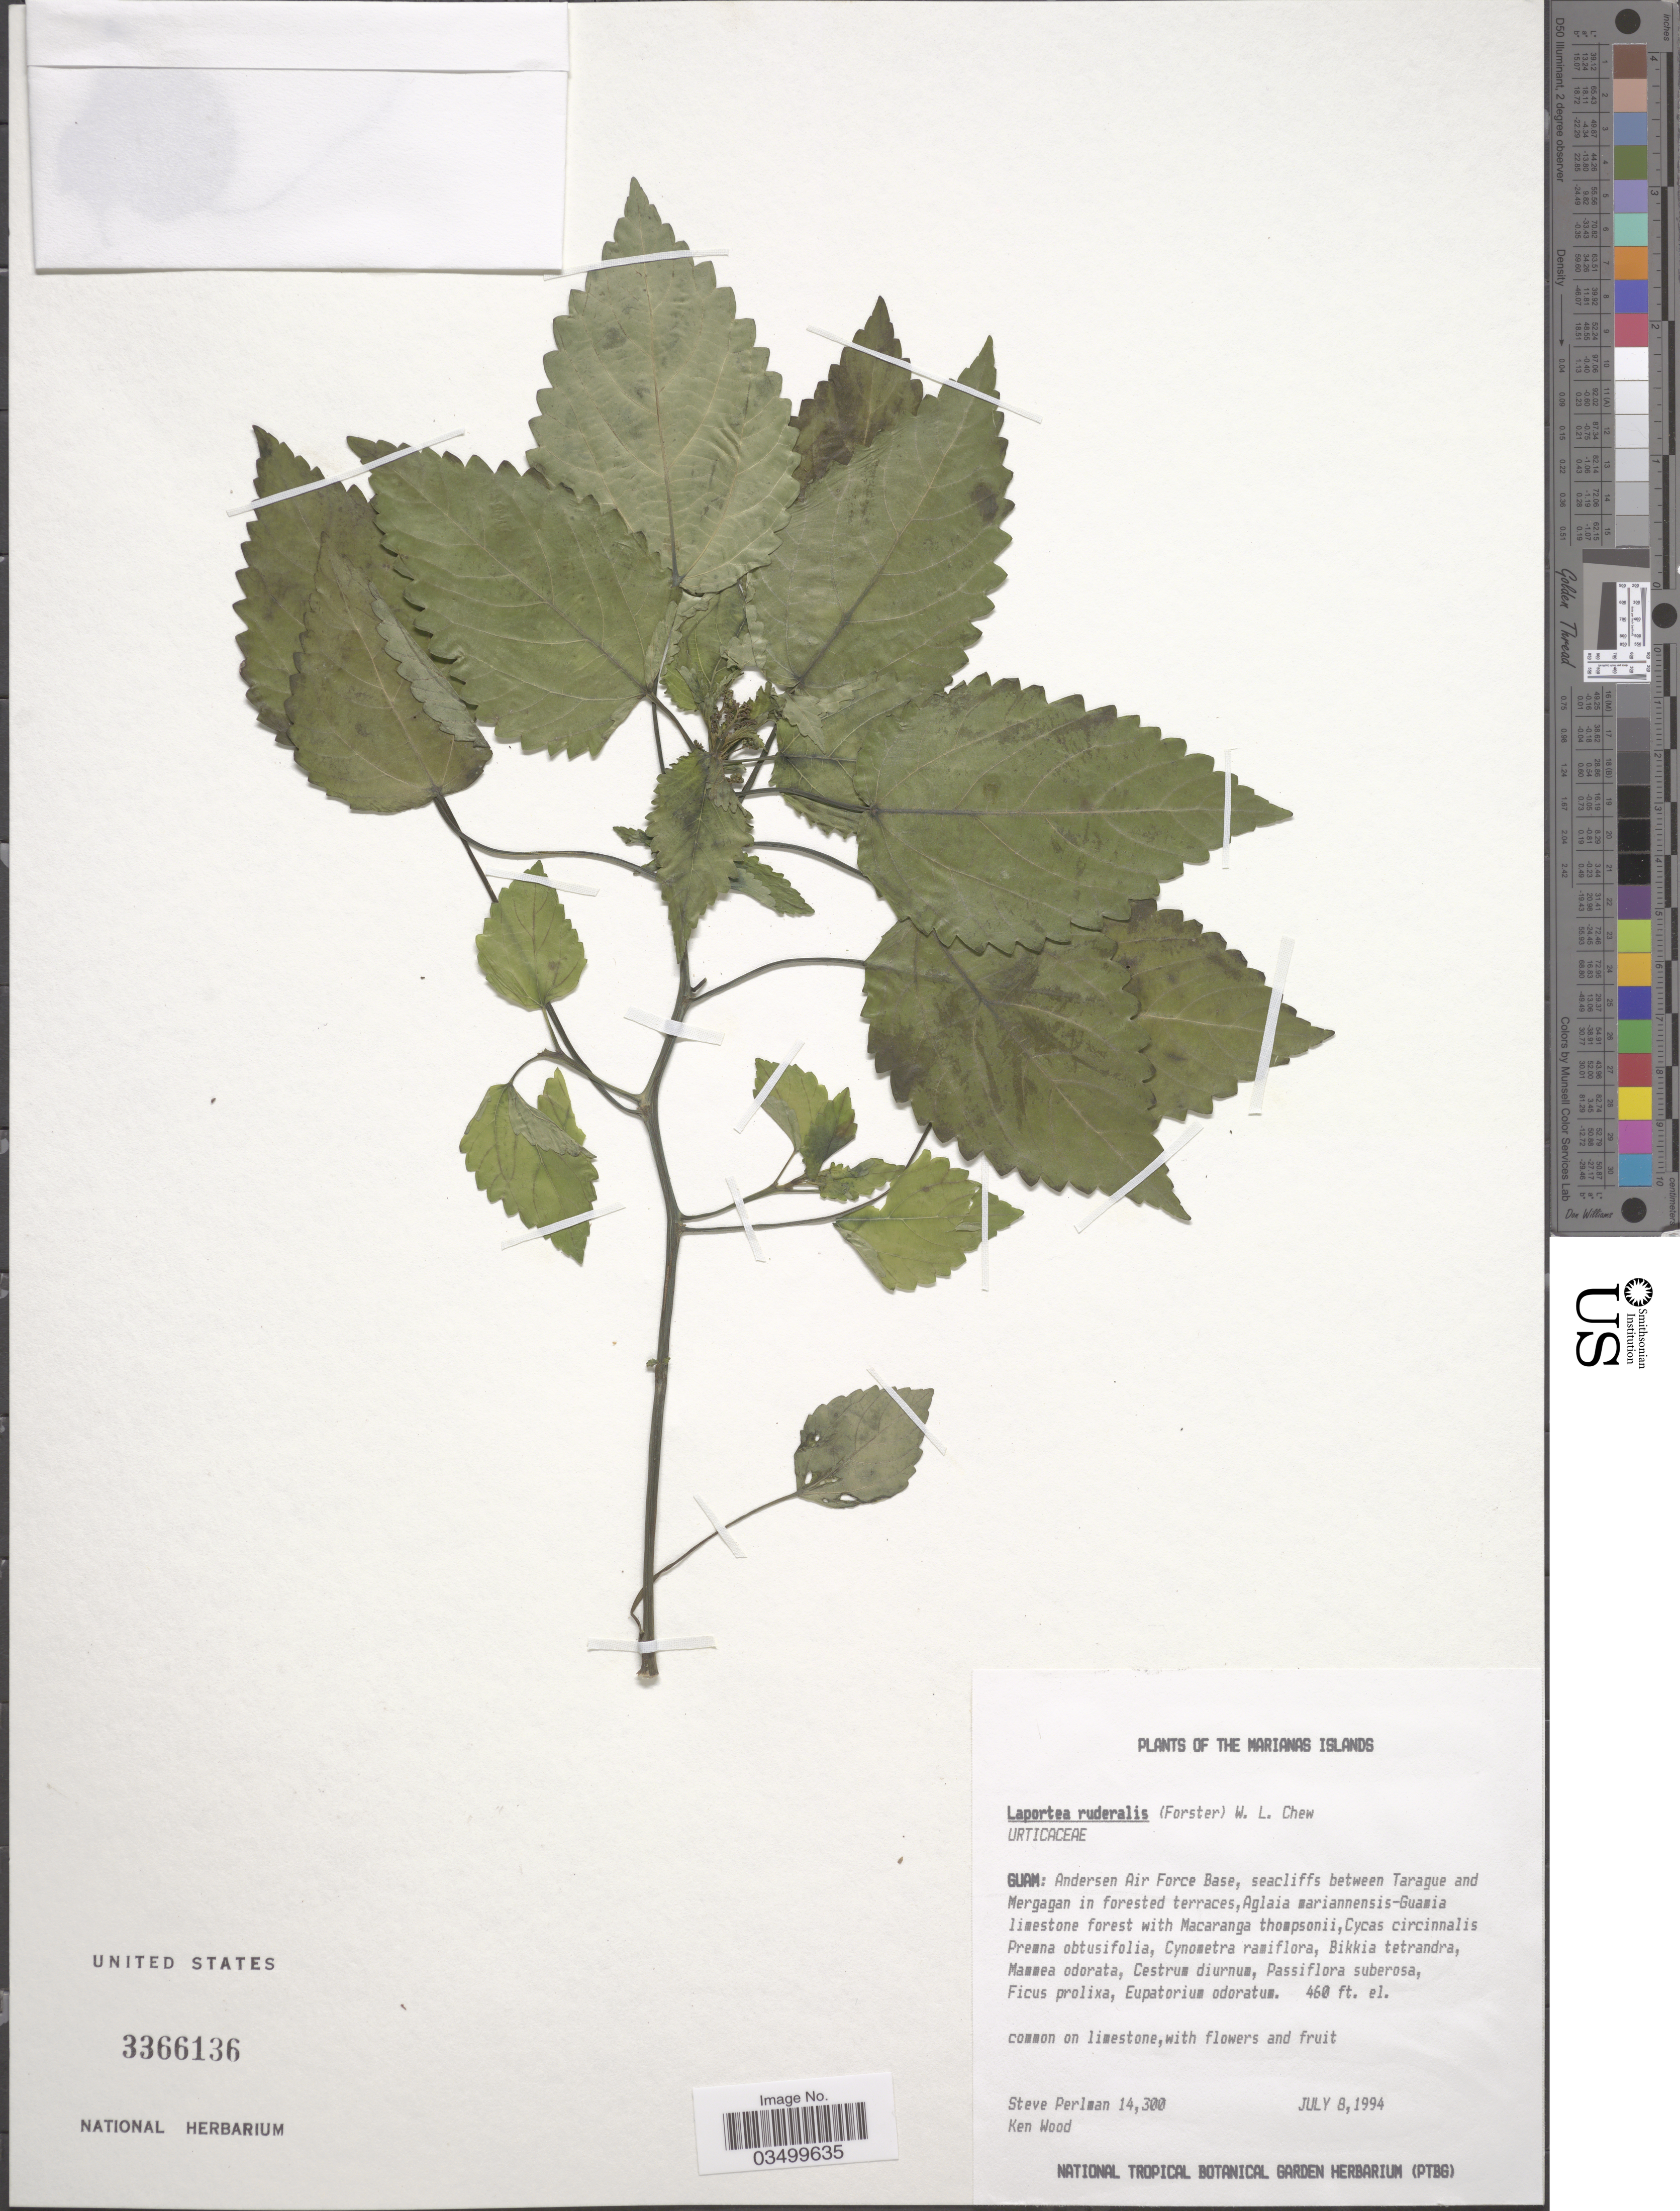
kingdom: Plantae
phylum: Tracheophyta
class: Magnoliopsida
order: Rosales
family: Urticaceae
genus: Laportea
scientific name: Laportea ruderalis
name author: (G. Forst.) Chew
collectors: S. Perlman & K. Wood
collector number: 14,300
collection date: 1994-07-08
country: Guam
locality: Marianas Island. Andersen Air Force Base, seacliffs between Tarague and Mergagan in forested terraces.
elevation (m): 140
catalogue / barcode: US 3366136